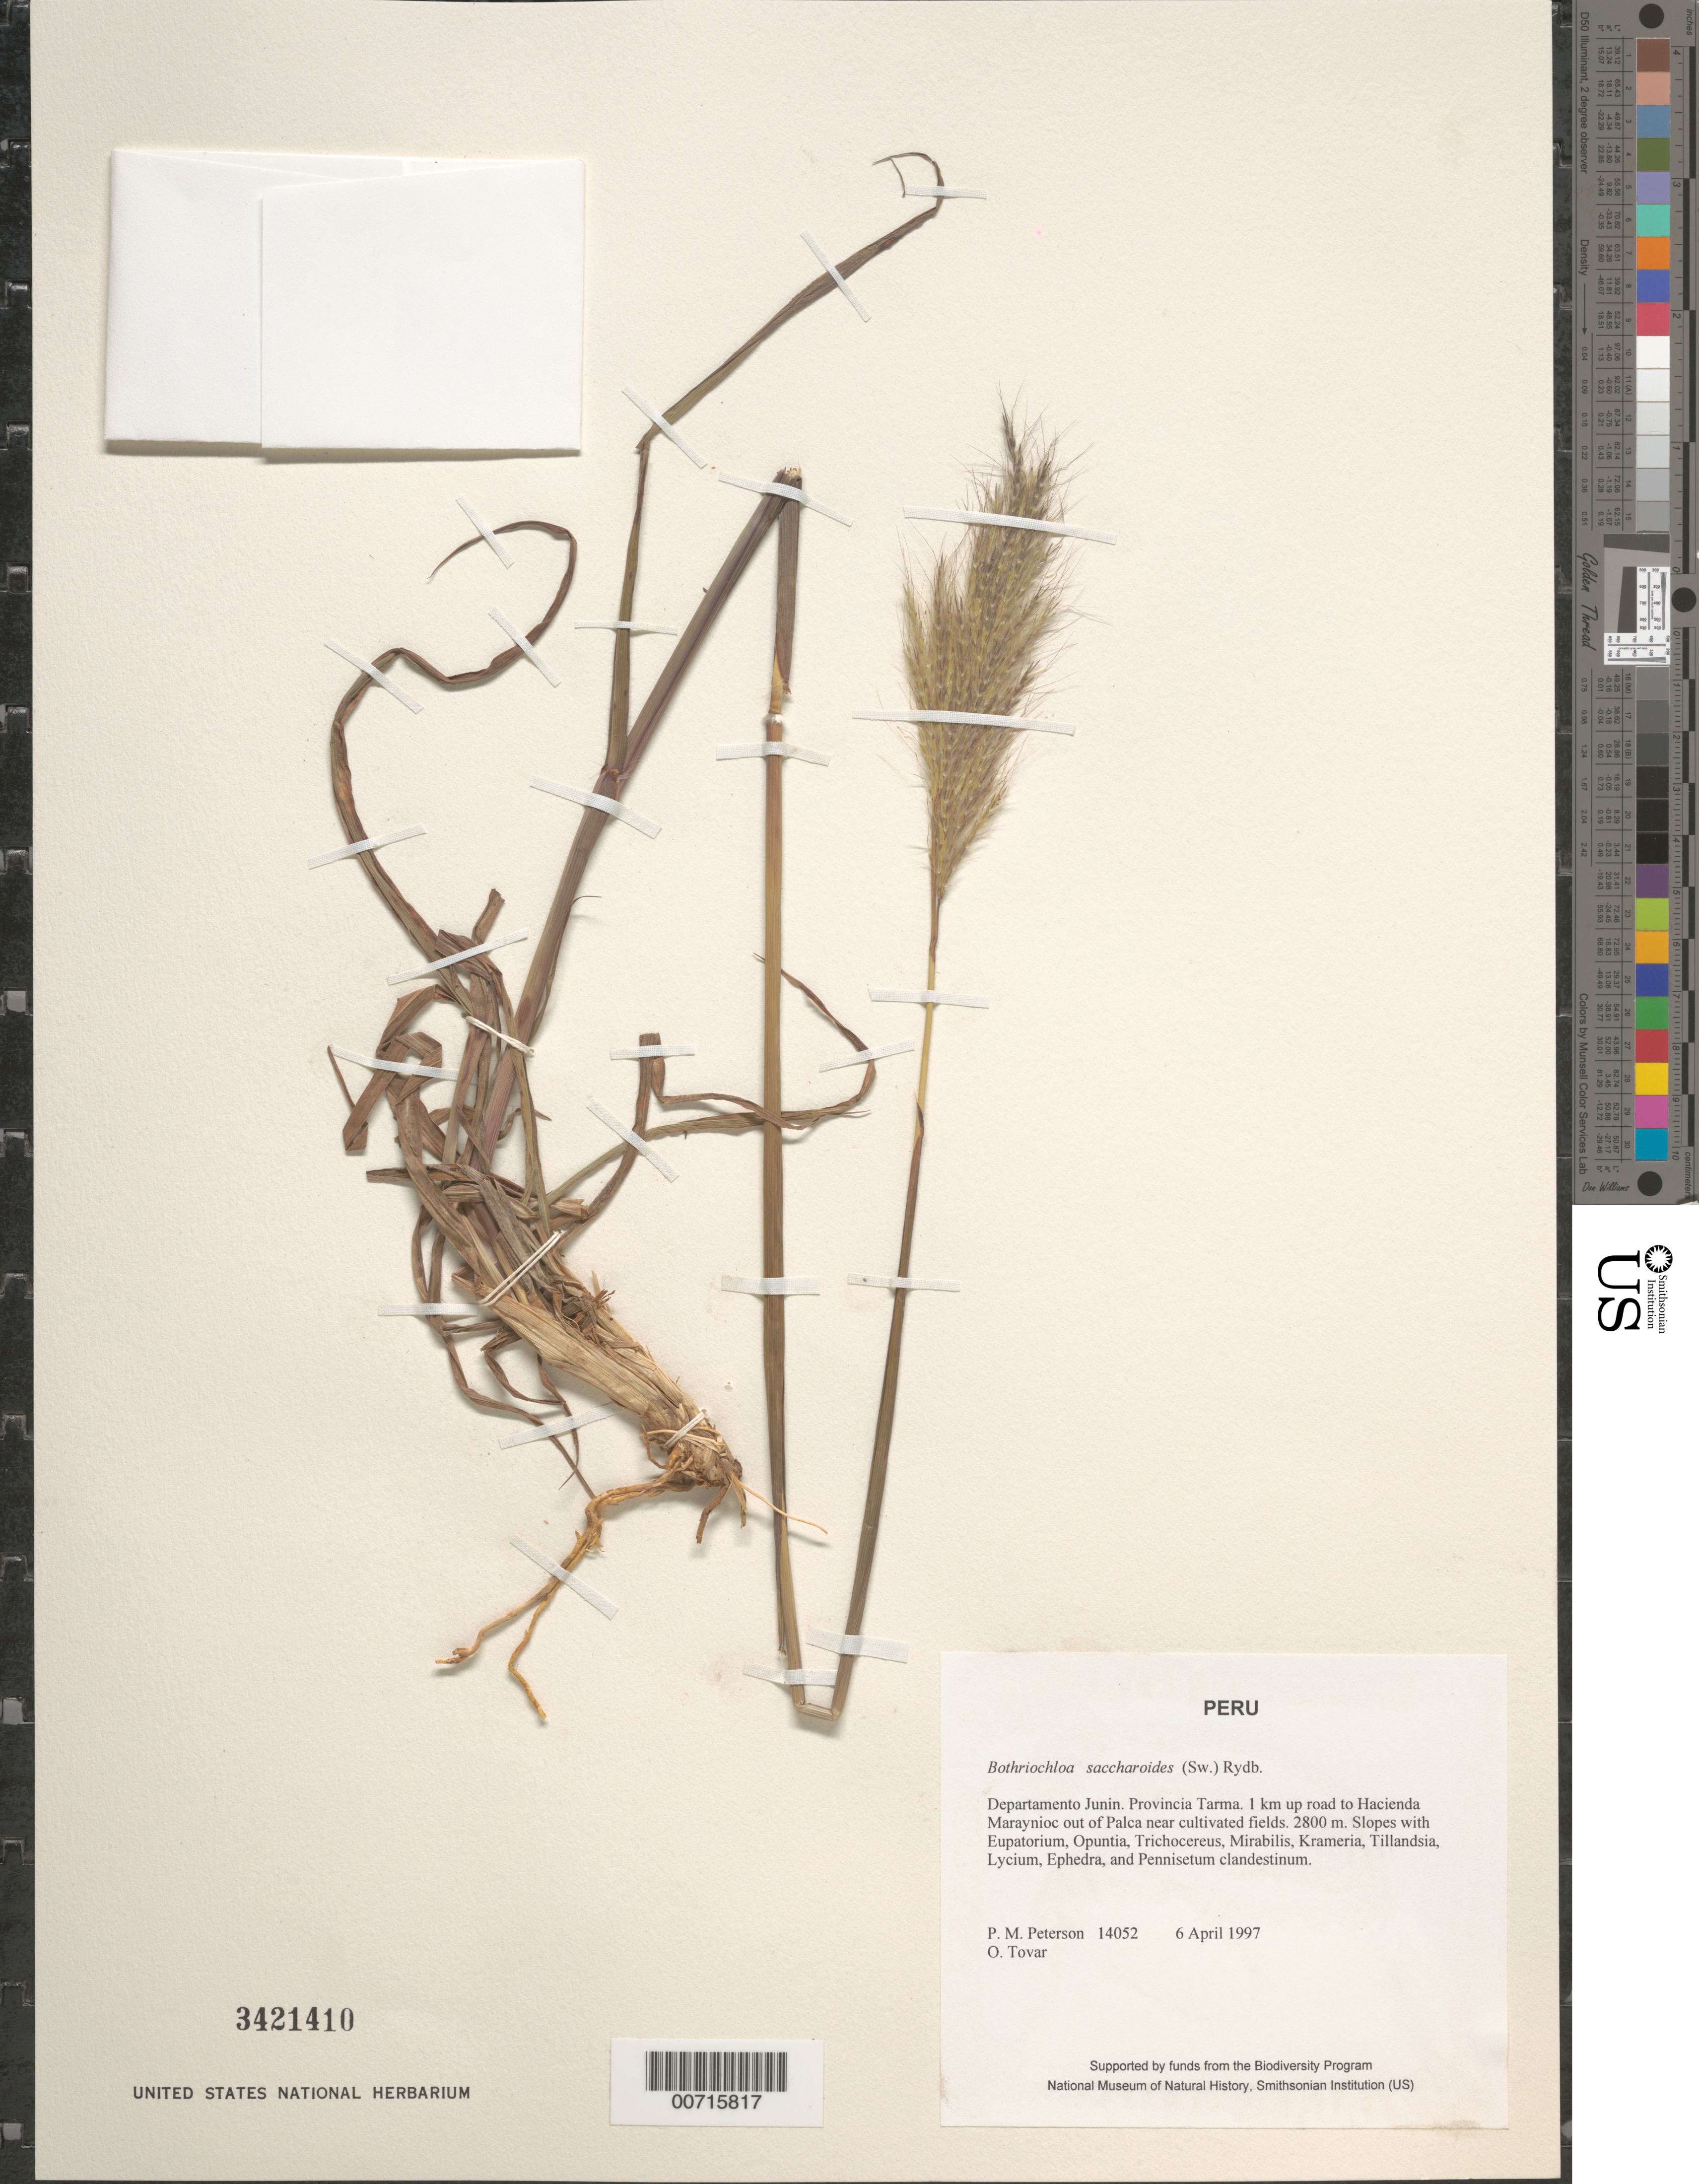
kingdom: Plantae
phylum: Tracheophyta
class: Liliopsida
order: Poales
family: Poaceae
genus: Bothriochloa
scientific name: Bothriochloa saccharoides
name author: (Sw.) Rydb.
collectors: P. M. Peterson & Ó. Tovar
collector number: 14052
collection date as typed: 06 Apr 1997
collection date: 1997-04-06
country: Peru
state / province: Junín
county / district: Tarma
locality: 1 km up road to Hacienda Maraynioc out of Palca near cultivated fields.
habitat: Slopes with Eupatorium, Opuntia, Trichocereus, Mirabilis, Krameria, Tillandsia, Lycium, Ephedra, and Pennisetum clandestinum.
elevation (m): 2800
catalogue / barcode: US 3421410